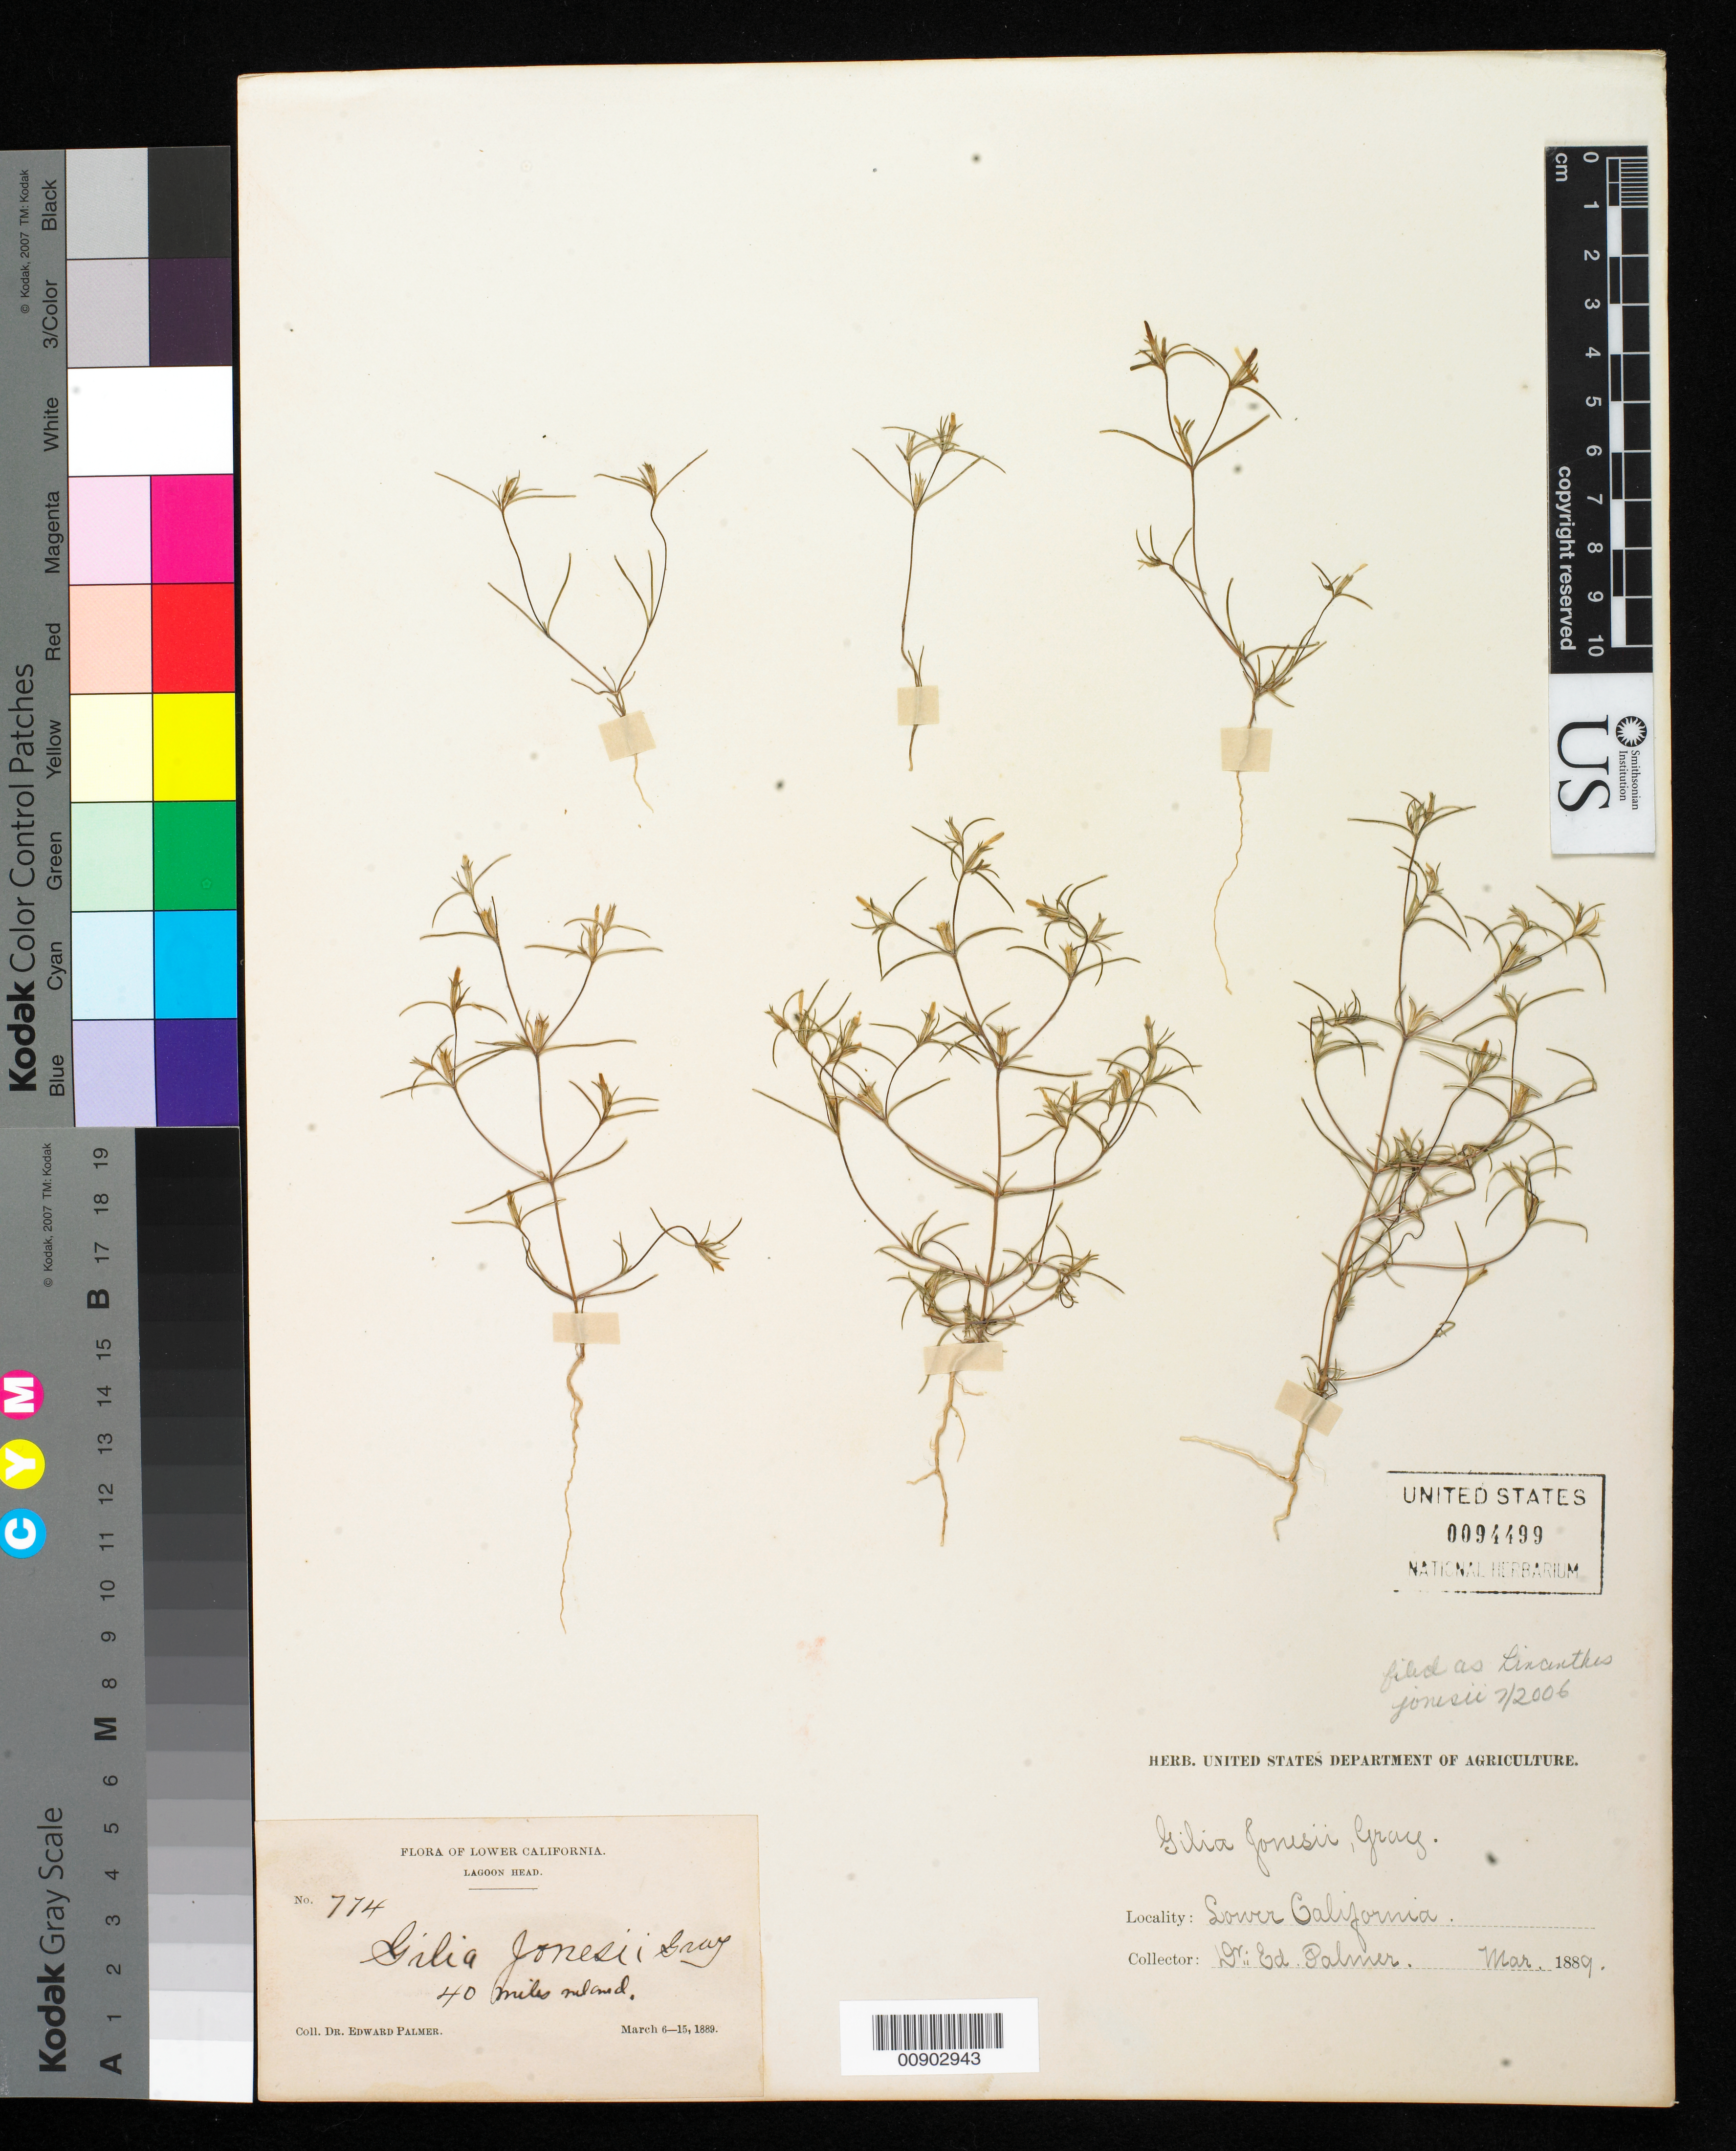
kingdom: Plantae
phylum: Tracheophyta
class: Magnoliopsida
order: Ericales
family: Polemoniaceae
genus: Linanthus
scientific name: Linanthus jonesii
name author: (A. Gray) Greene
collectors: E. Palmer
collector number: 774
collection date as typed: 06 Mar 1889 to 15 Mar 1889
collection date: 1889-03-06/1889-03-15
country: Mexico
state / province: Baja California Norte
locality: Lower California, Lagoon Head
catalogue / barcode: US 94499